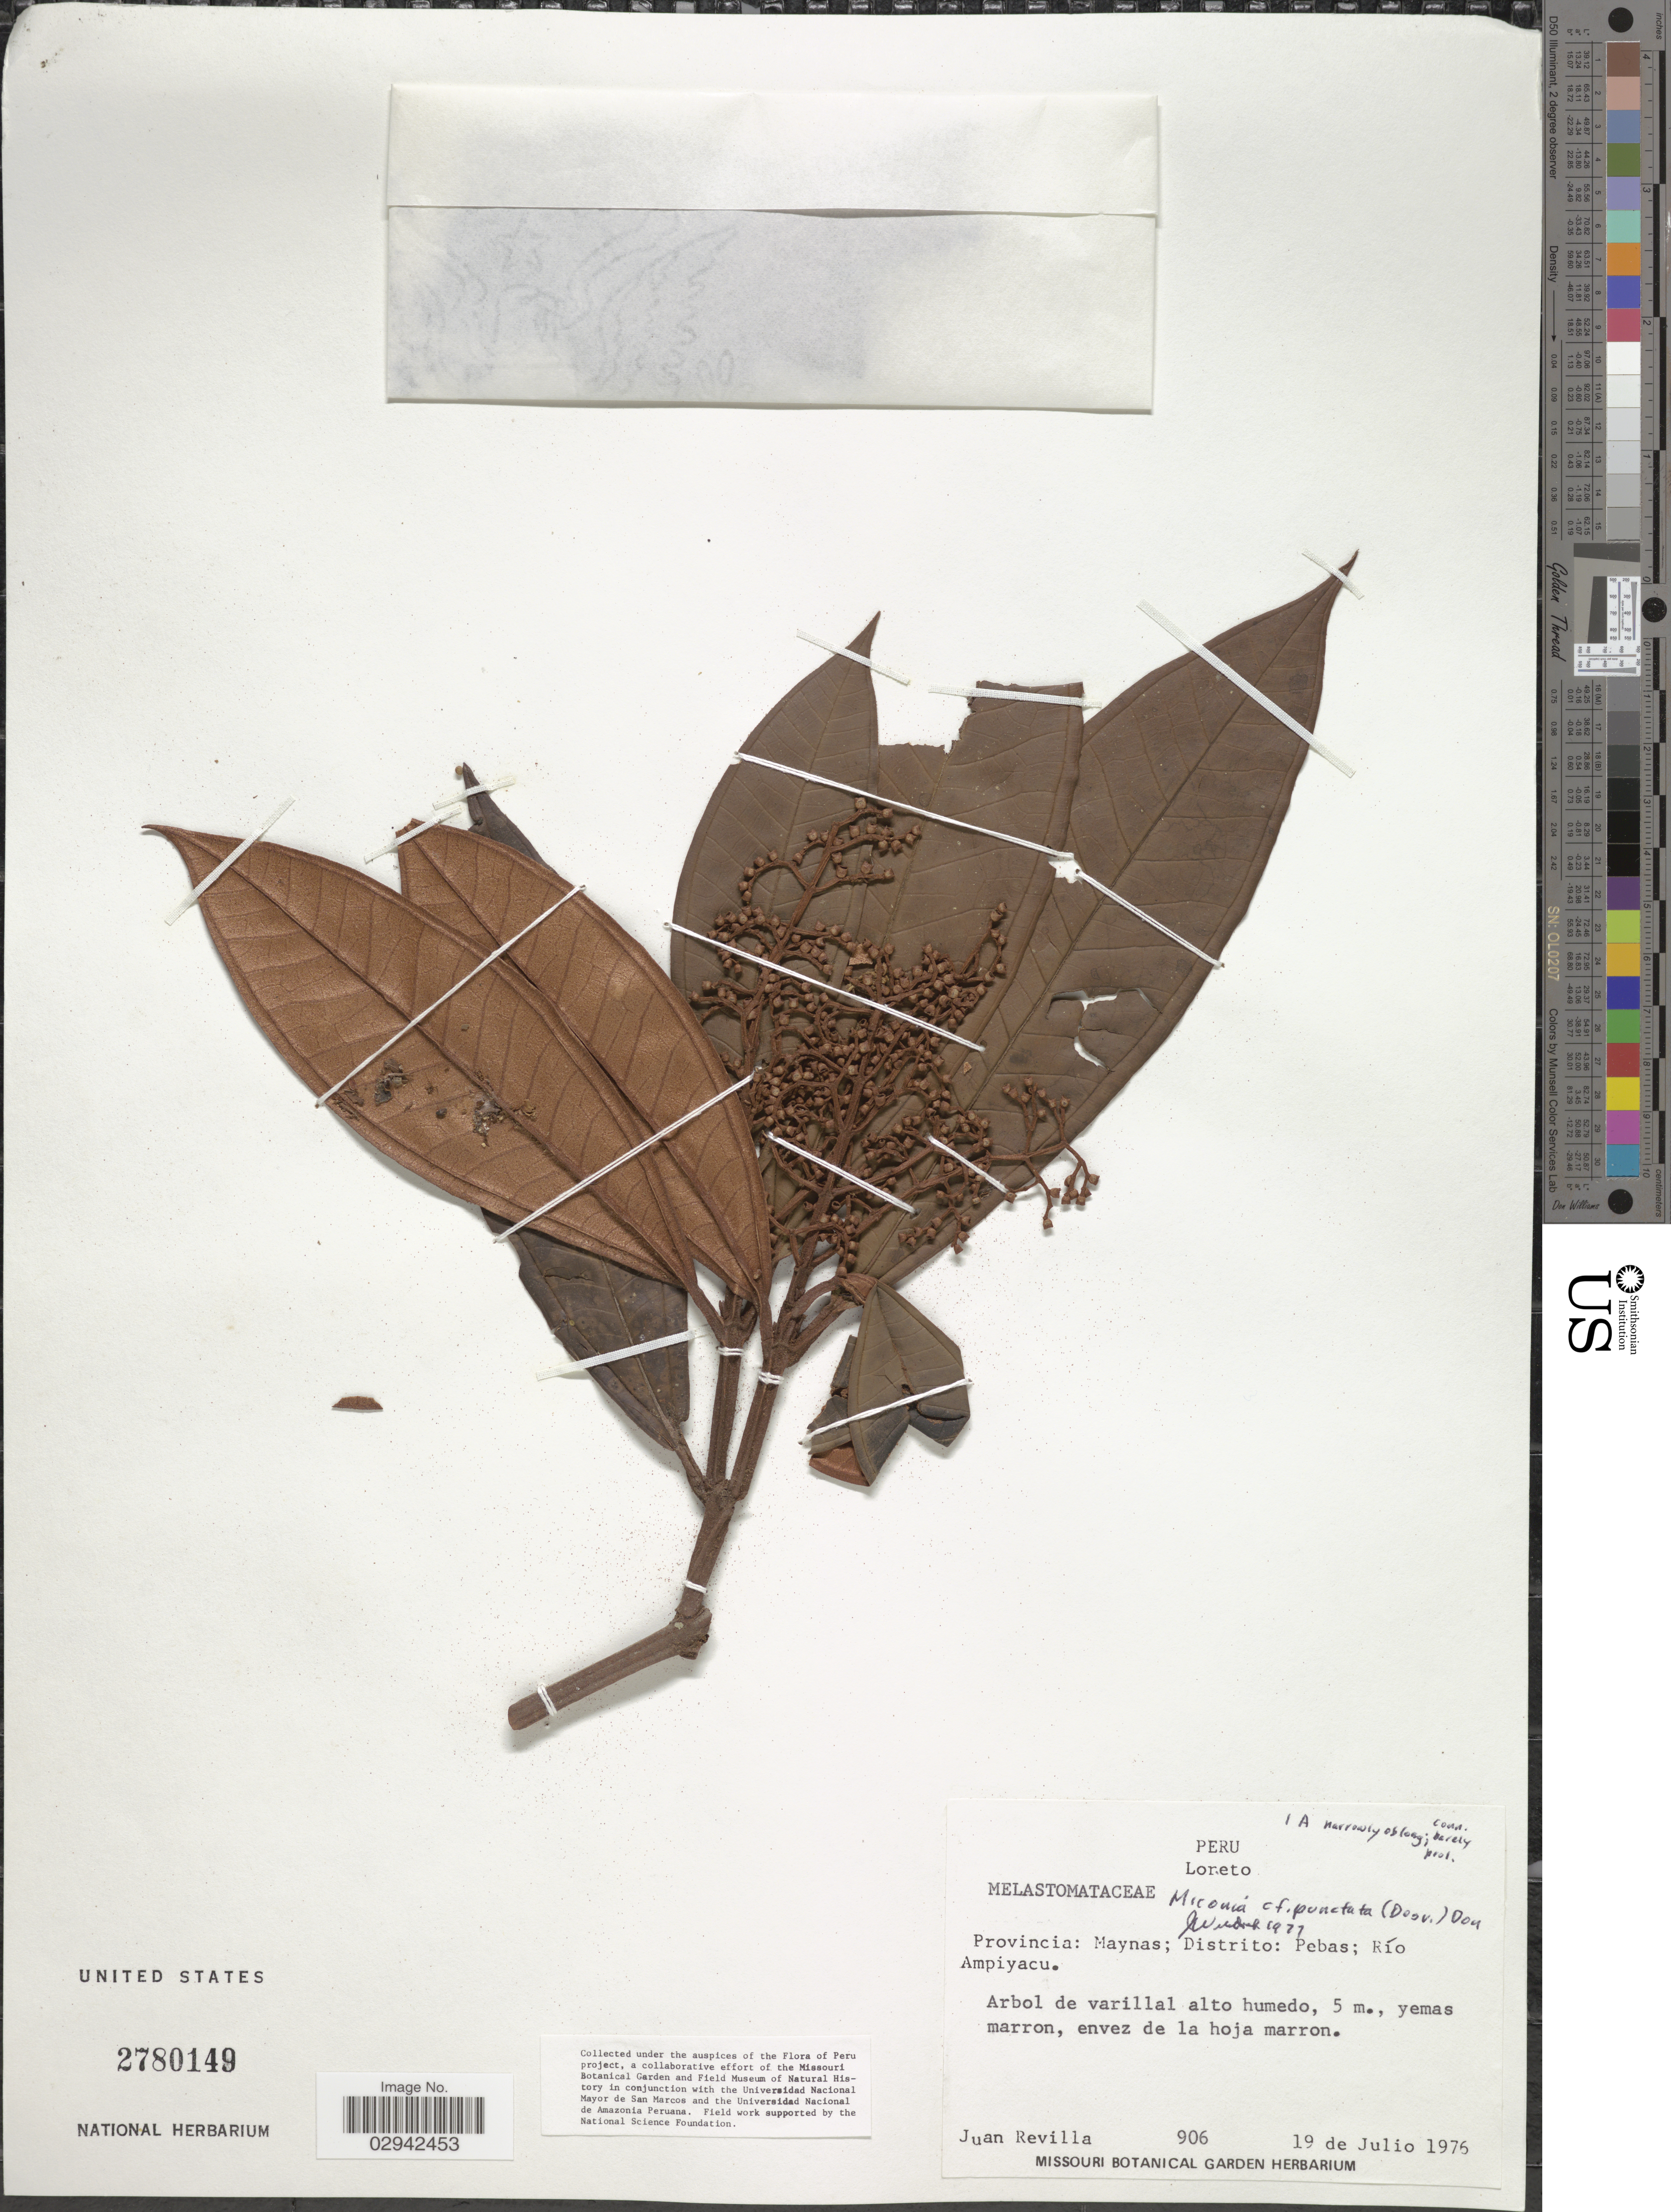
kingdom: Plantae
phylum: Tracheophyta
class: Magnoliopsida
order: Myrtales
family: Melastomataceae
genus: Miconia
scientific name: Miconia punctata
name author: (Desr.) D. Don ex DC.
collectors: J. Revilla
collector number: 906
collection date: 1976-07-19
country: Peru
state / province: Loreto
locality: Provincia: Maynas; Distrito: Pebas, Río Ampiyacu.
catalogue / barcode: US 2780149